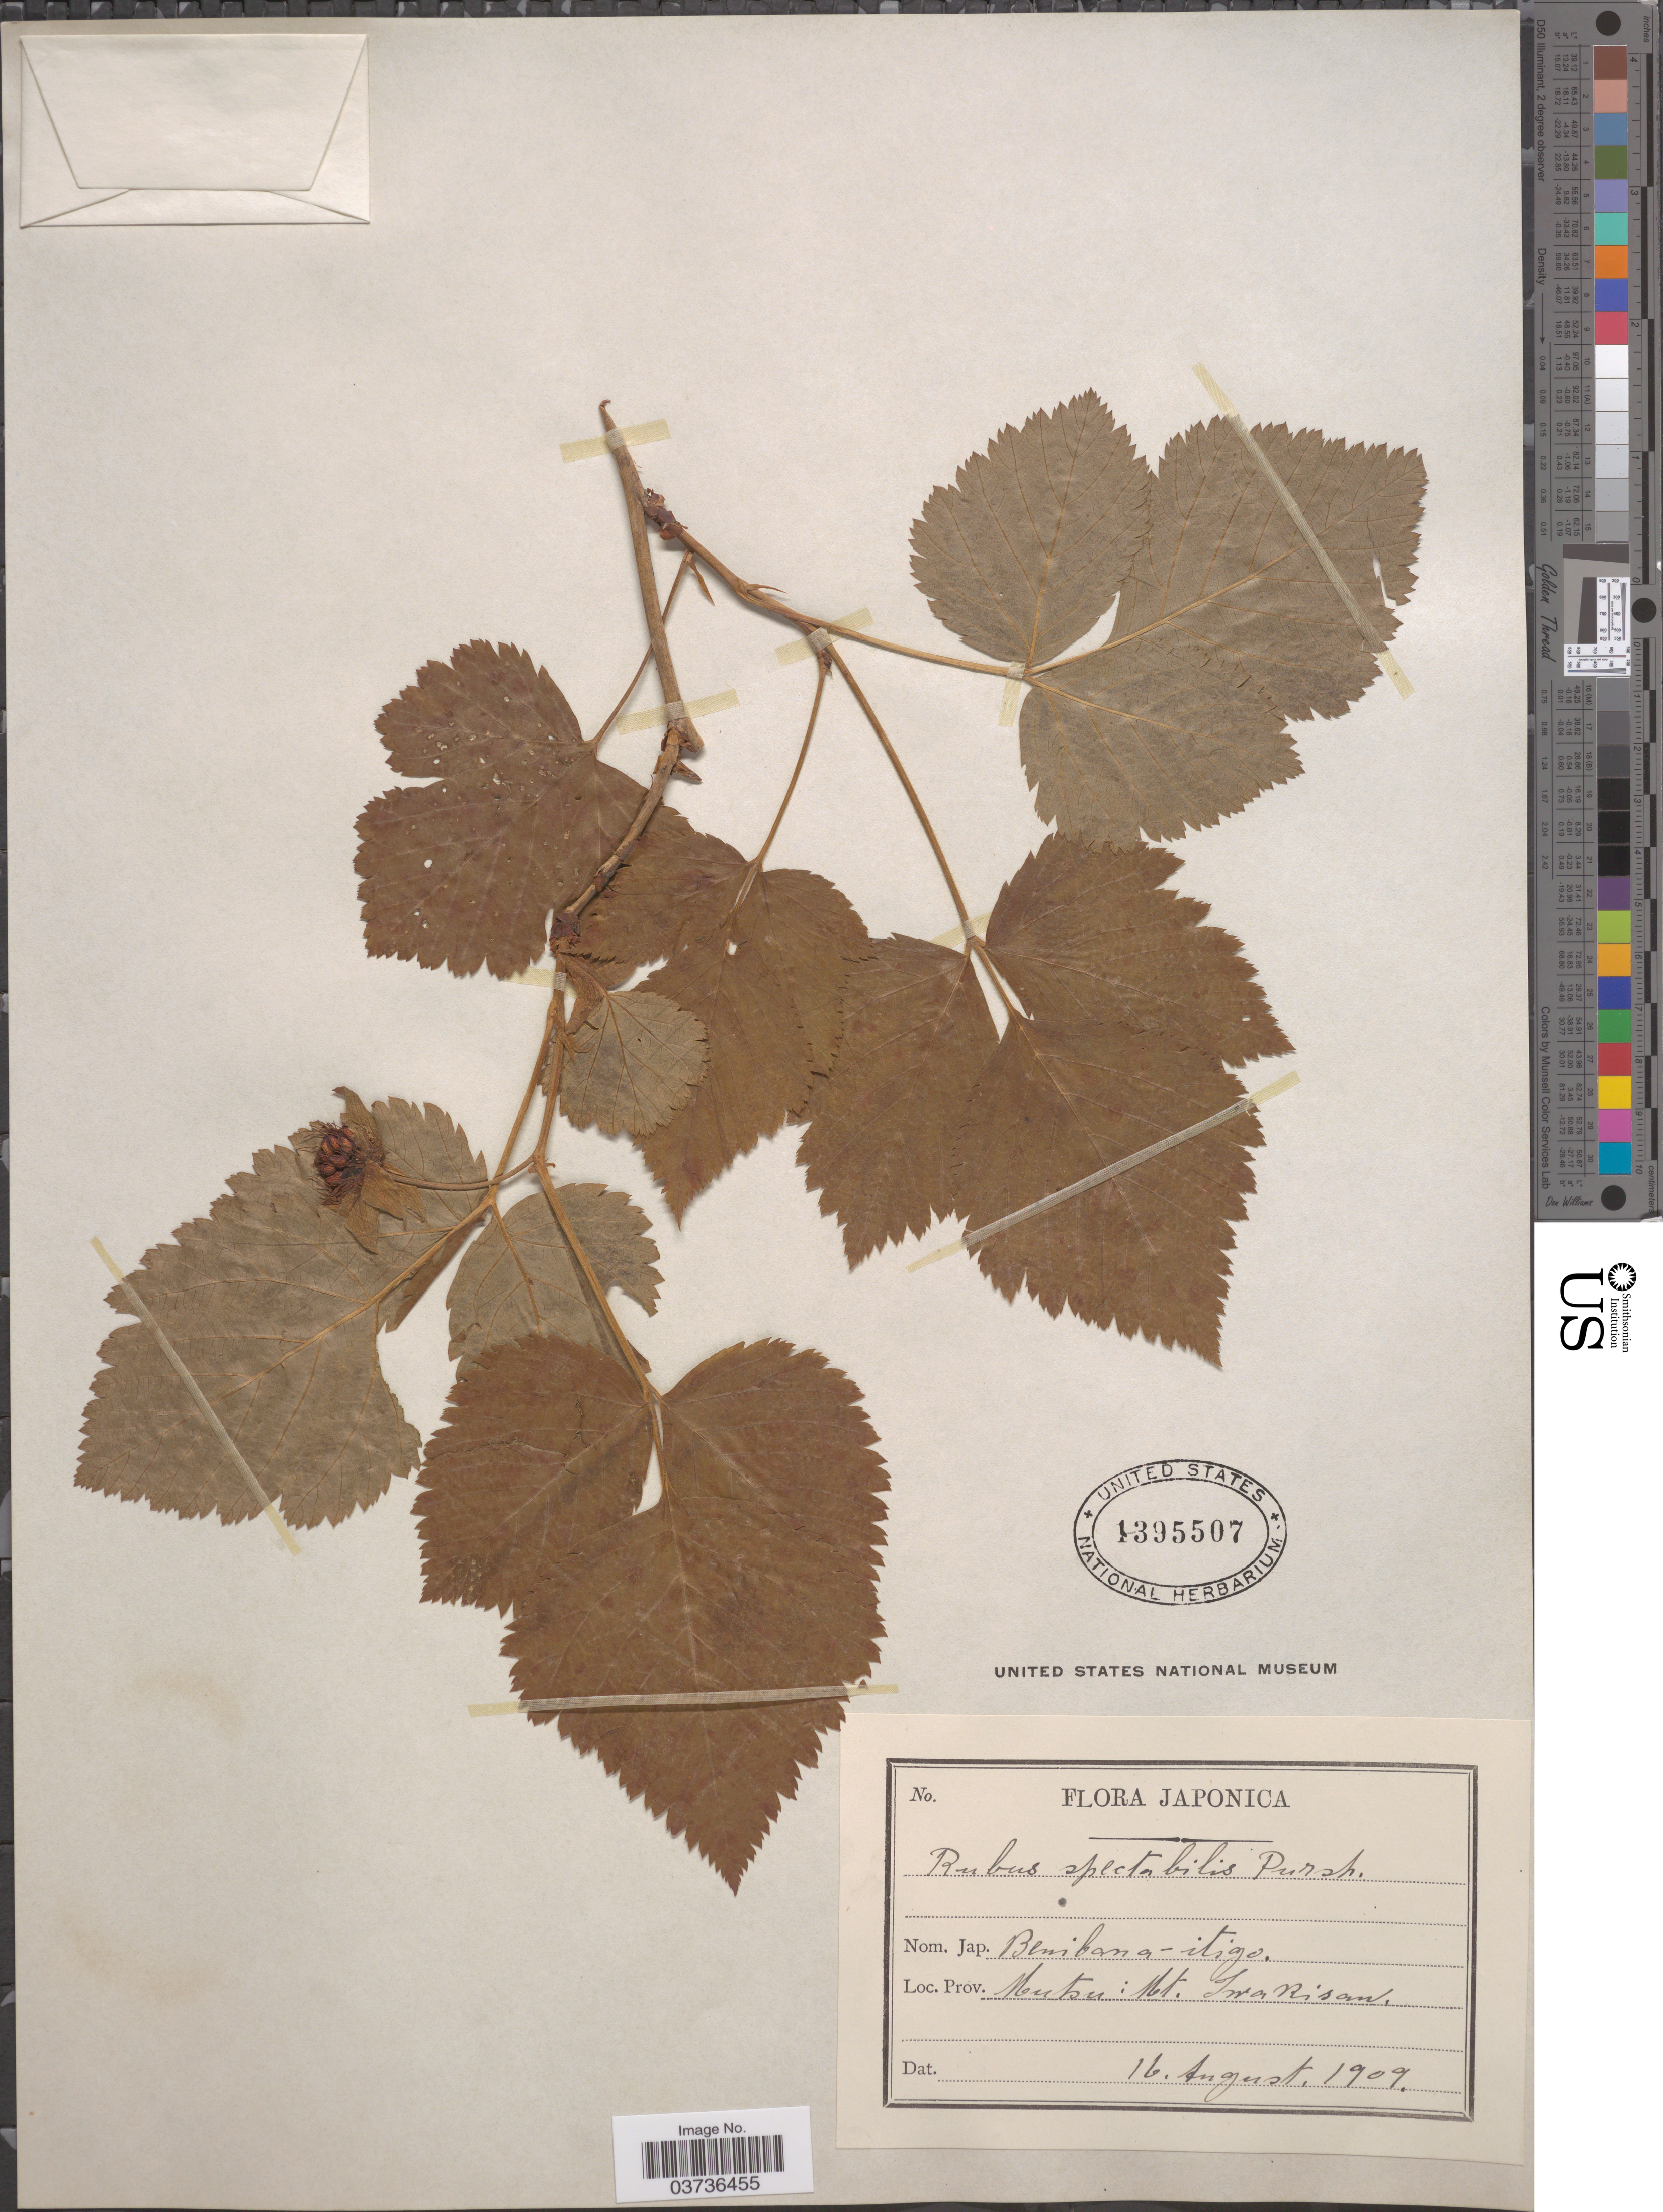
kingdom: Plantae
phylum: Tracheophyta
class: Magnoliopsida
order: Rosales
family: Rosaceae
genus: Rubus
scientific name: Rubus spectabilis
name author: Pursh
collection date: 1909-08-16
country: Japan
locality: Prov. Mutsu: Mt. Iwakisan.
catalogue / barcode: US 1395507